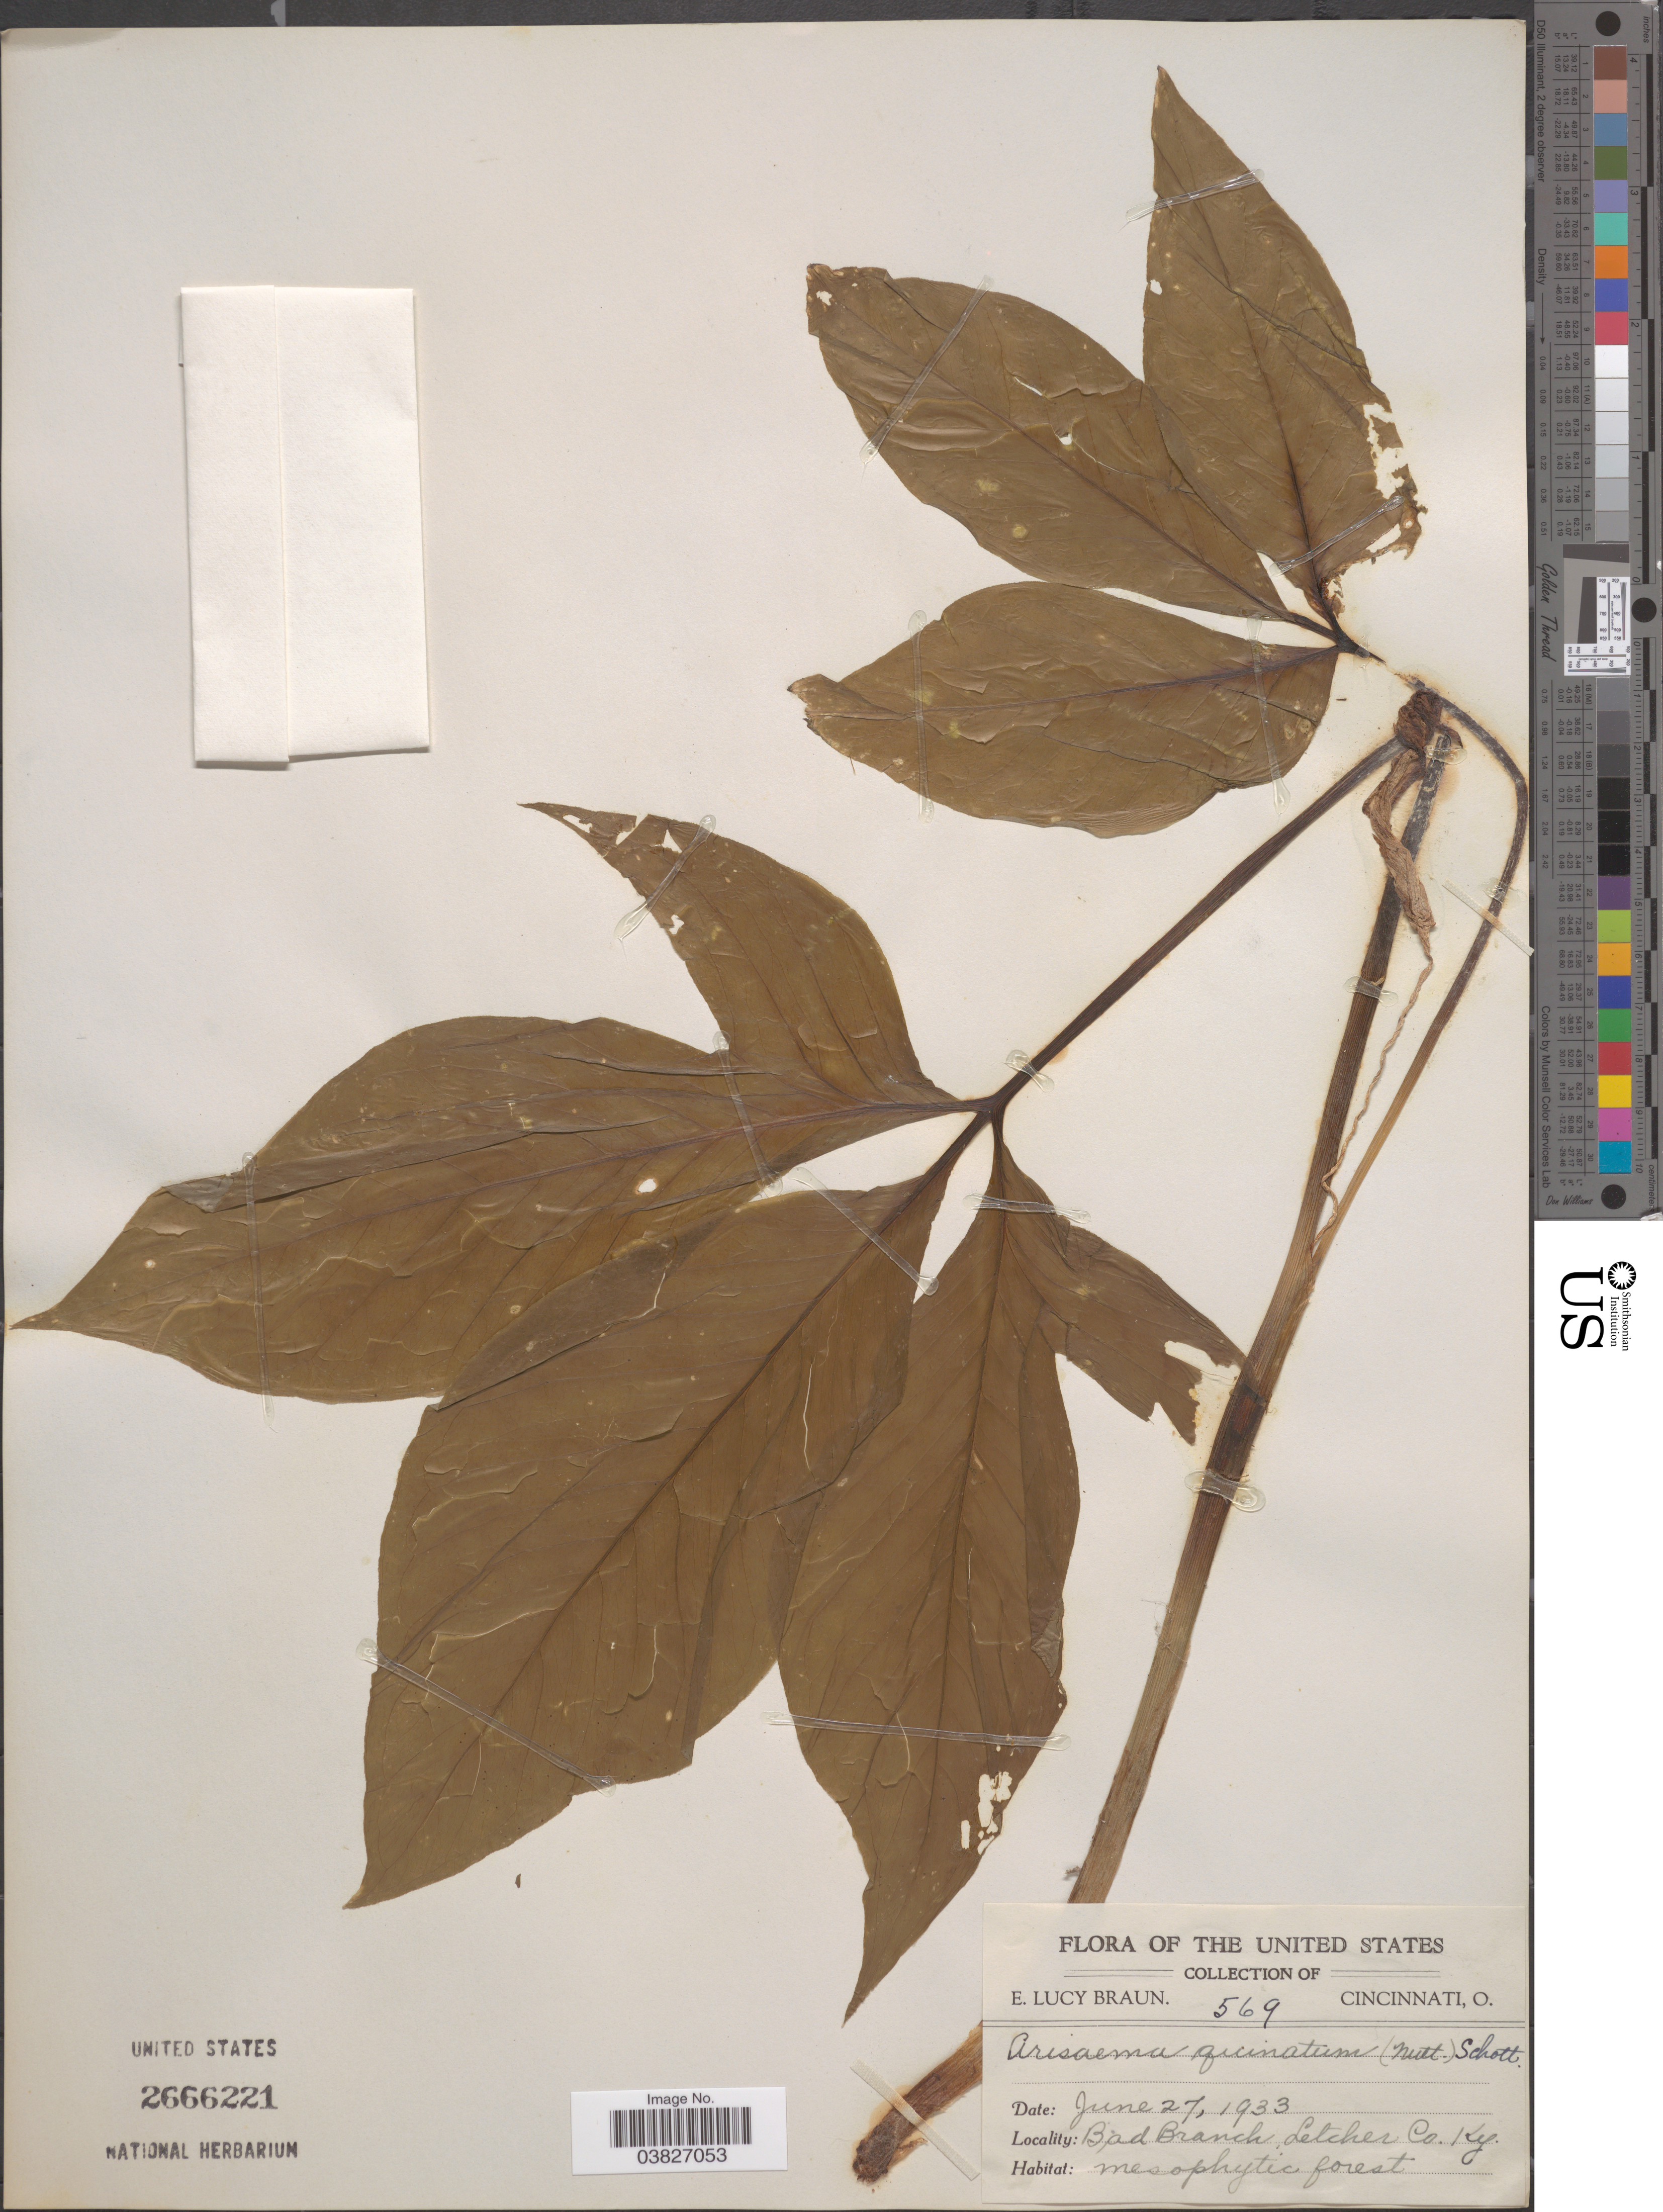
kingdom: Plantae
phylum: Tracheophyta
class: Liliopsida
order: Alismatales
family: Araceae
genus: Arisaema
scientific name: Arisaema quinatum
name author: (Nutt.) Schott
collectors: E. L. Braun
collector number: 569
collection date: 1933-06-27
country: United States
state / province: Kentucky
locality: Bad Branch, Letcher Co.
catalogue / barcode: US 2666621